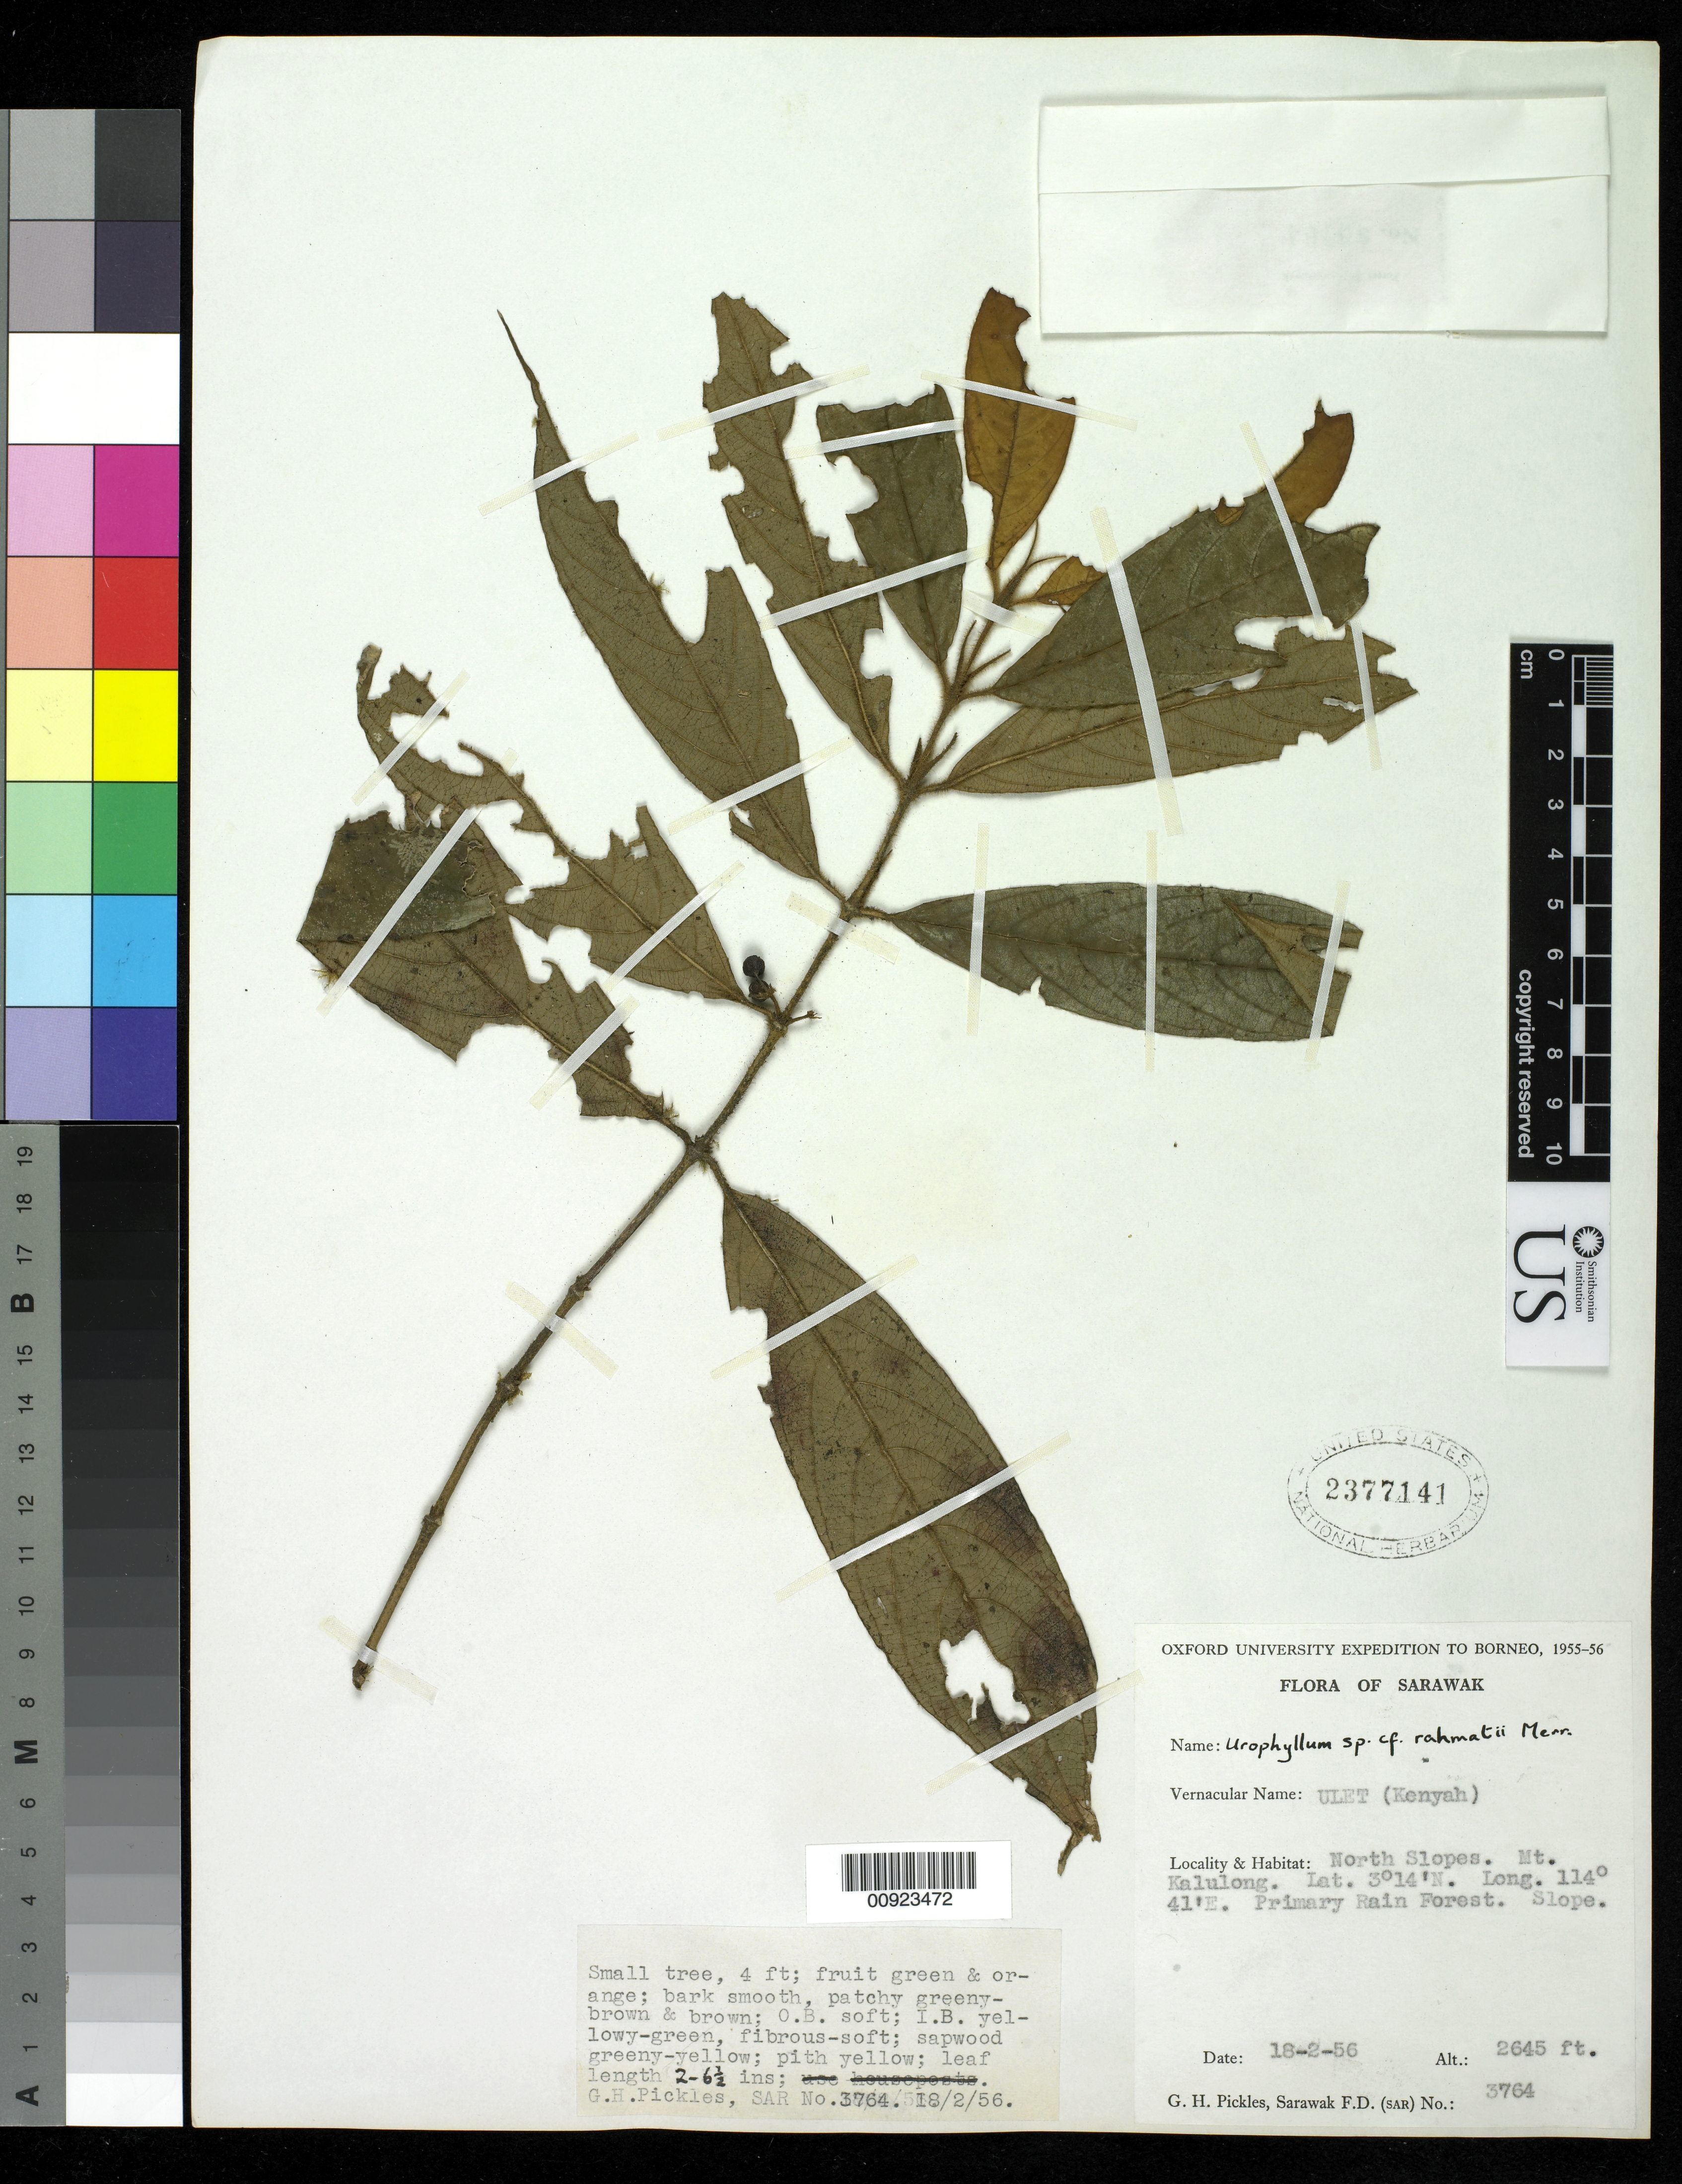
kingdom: Plantae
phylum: Tracheophyta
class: Magnoliopsida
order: Gentianales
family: Rubiaceae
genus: Urophyllum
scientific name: Urophyllum rahmatii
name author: Merr.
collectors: G. Pickles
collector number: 3764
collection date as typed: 18 Feb 1956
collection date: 1956-02-18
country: Malaysia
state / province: Sarawak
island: Borneo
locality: north slope Mt. Kalulong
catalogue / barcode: US 2377141